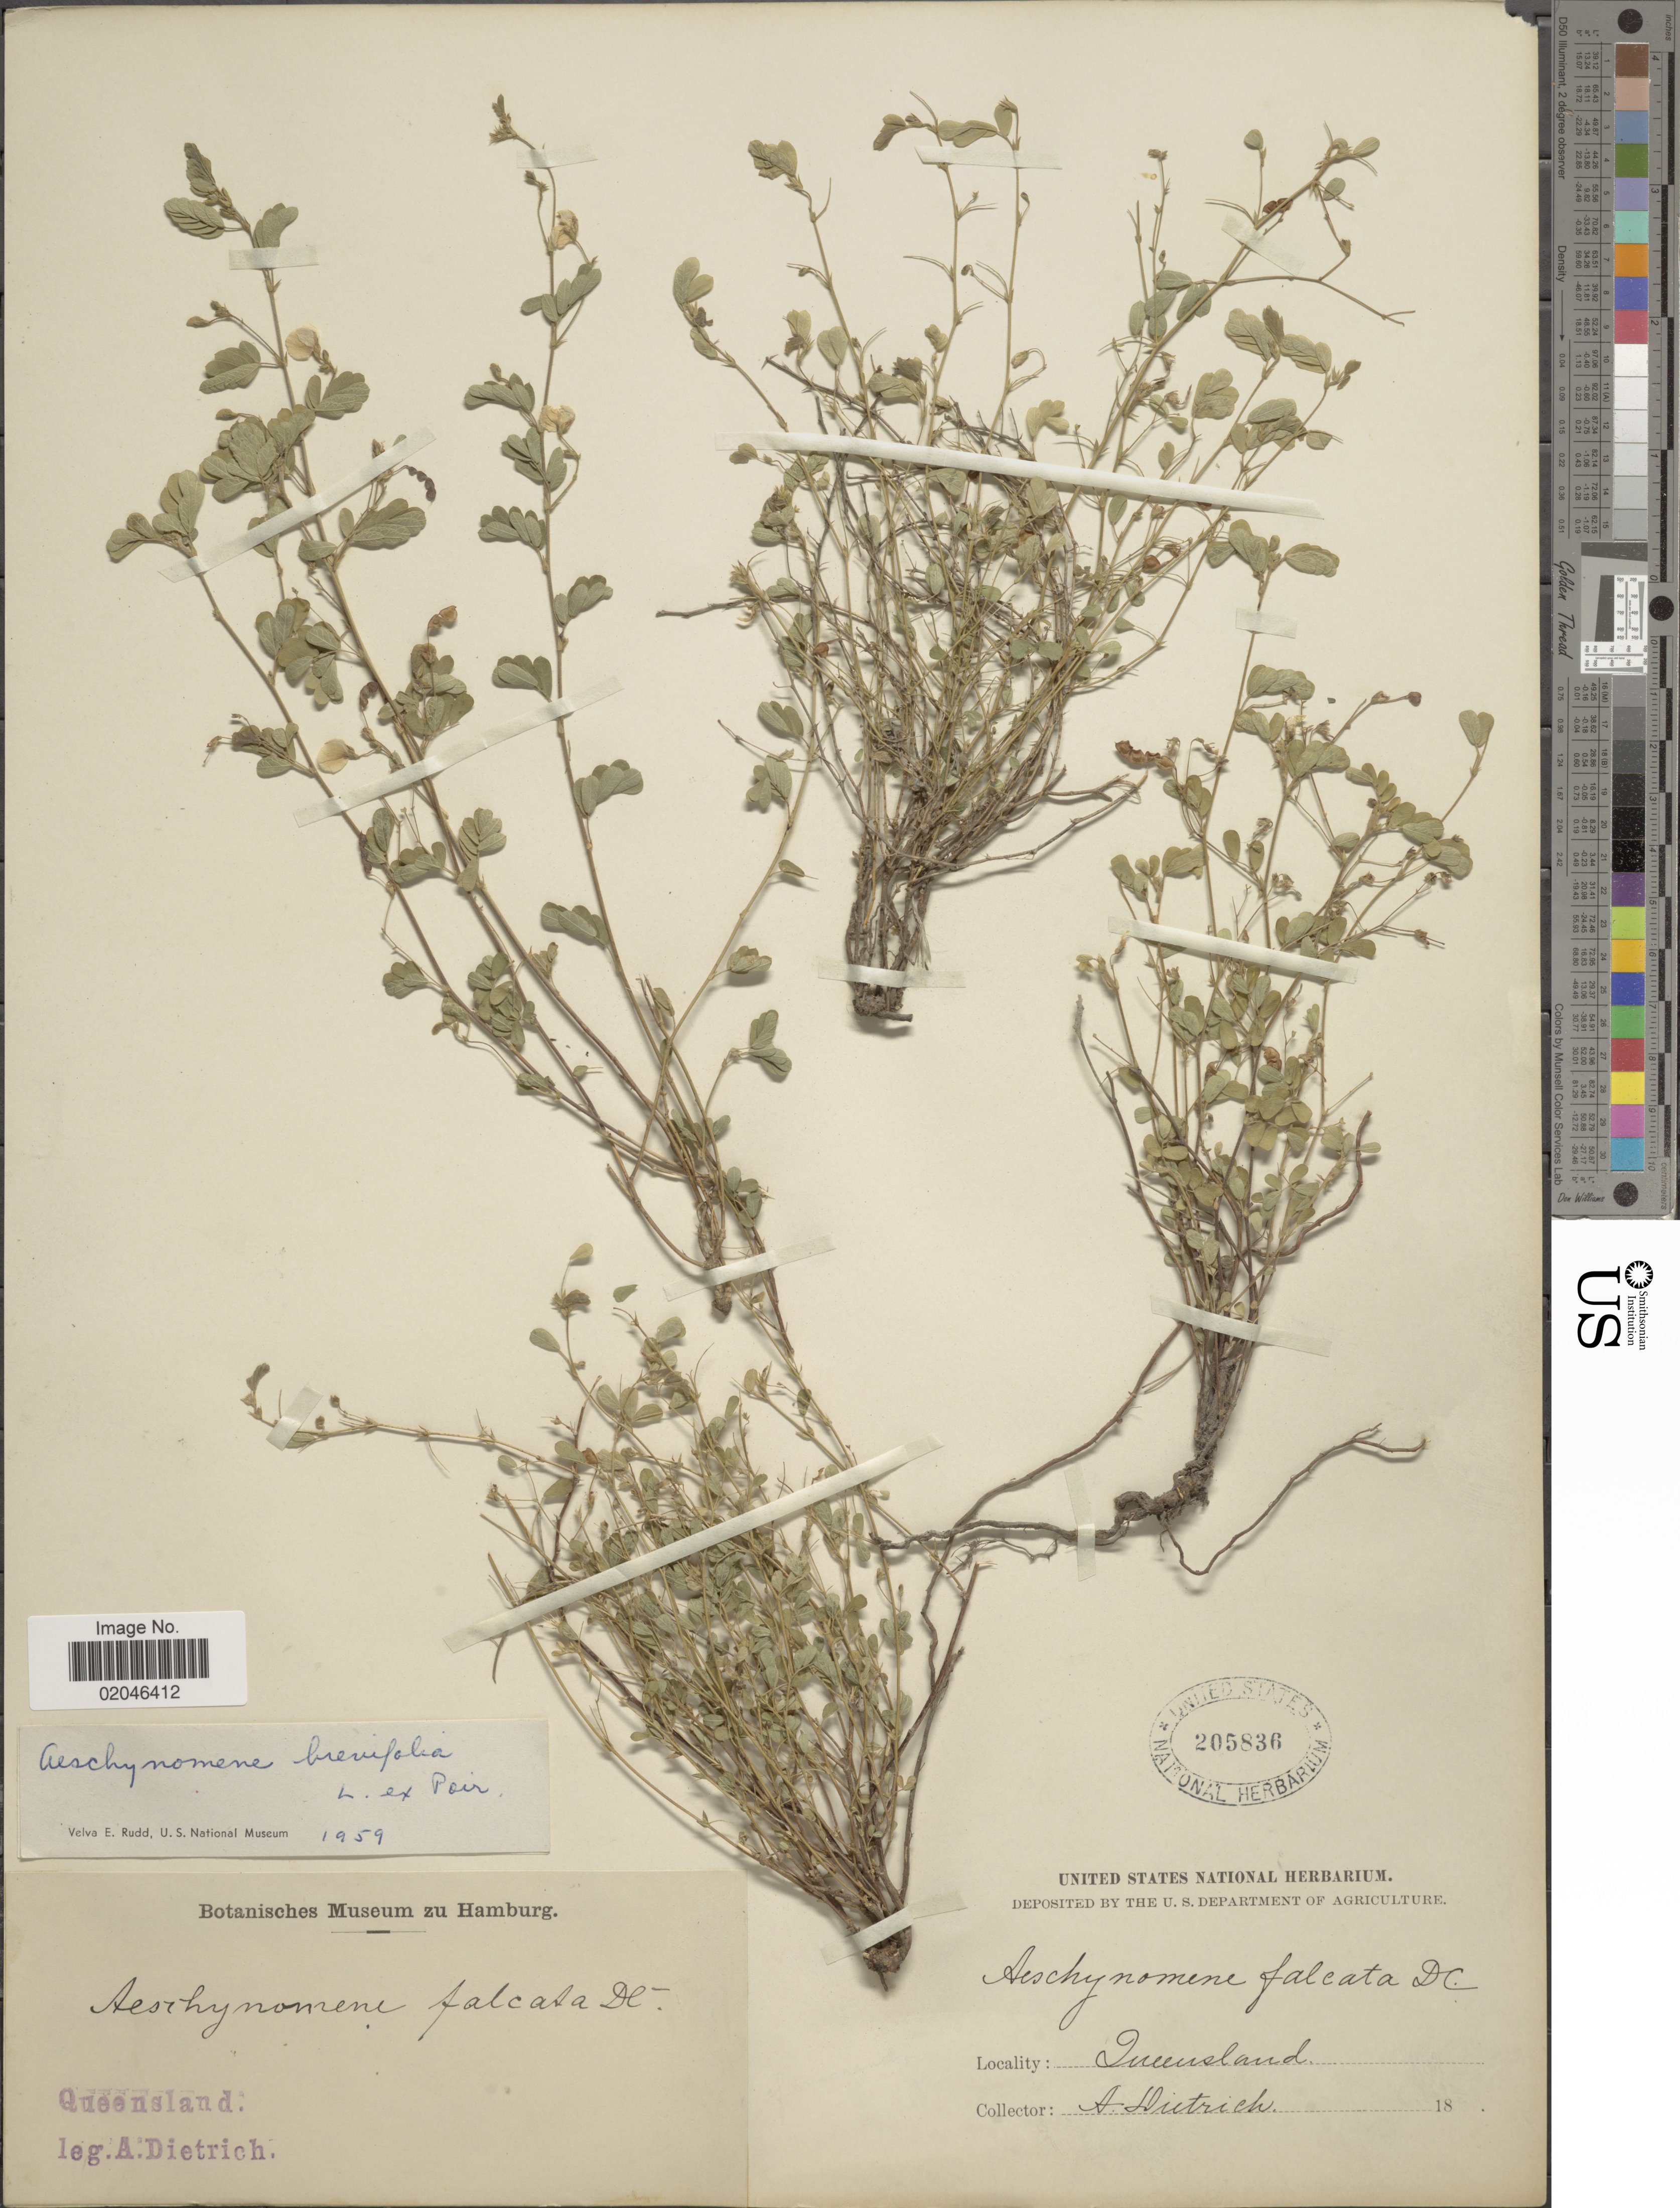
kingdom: Plantae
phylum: Tracheophyta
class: Magnoliopsida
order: Fabales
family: Fabaceae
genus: Aeschynomene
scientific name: Aeschynomene brevifolia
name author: Poir.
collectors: A. Dietrich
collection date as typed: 18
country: Australia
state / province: Queensland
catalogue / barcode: US 205836